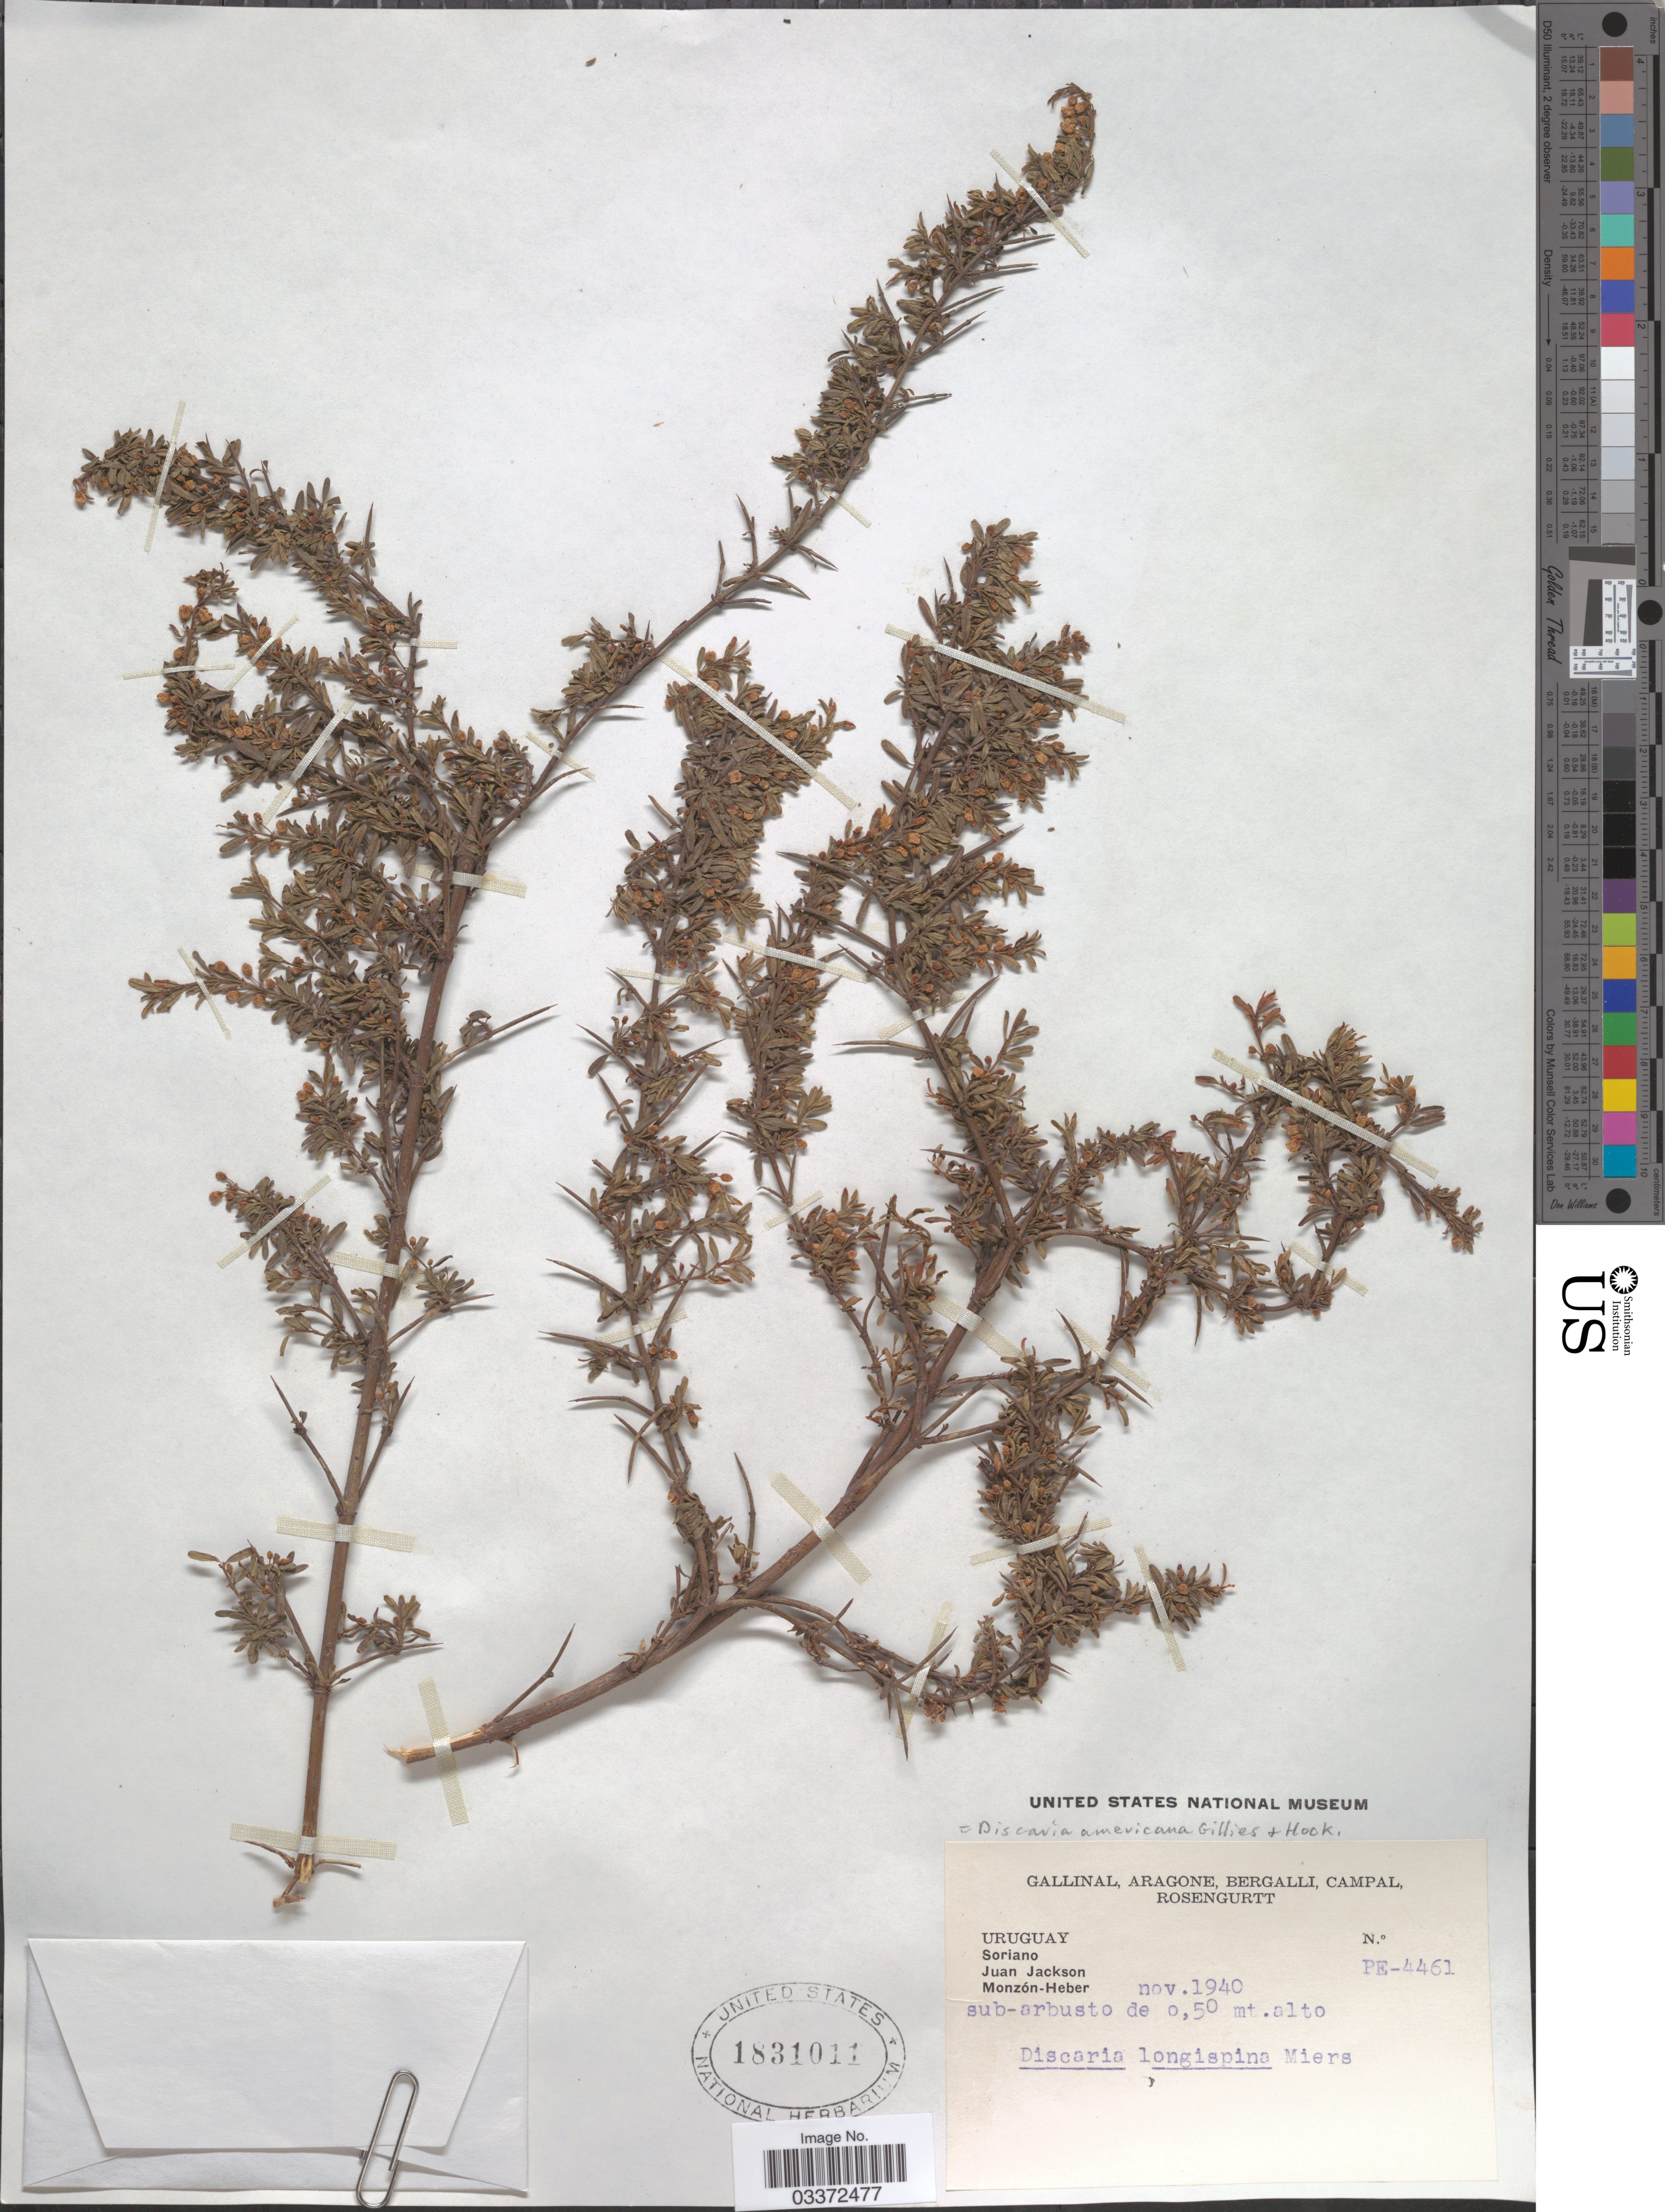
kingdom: Plantae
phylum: Tracheophyta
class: Magnoliopsida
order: Rosales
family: Rhamnaceae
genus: Discaria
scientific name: Discaria americana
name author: Gillies & Hook.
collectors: -. Soriano, J. Jackson, Monzon-Heber & Rosengurtt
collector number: PE-4461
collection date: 1940-11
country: Uruguay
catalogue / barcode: US 1831011